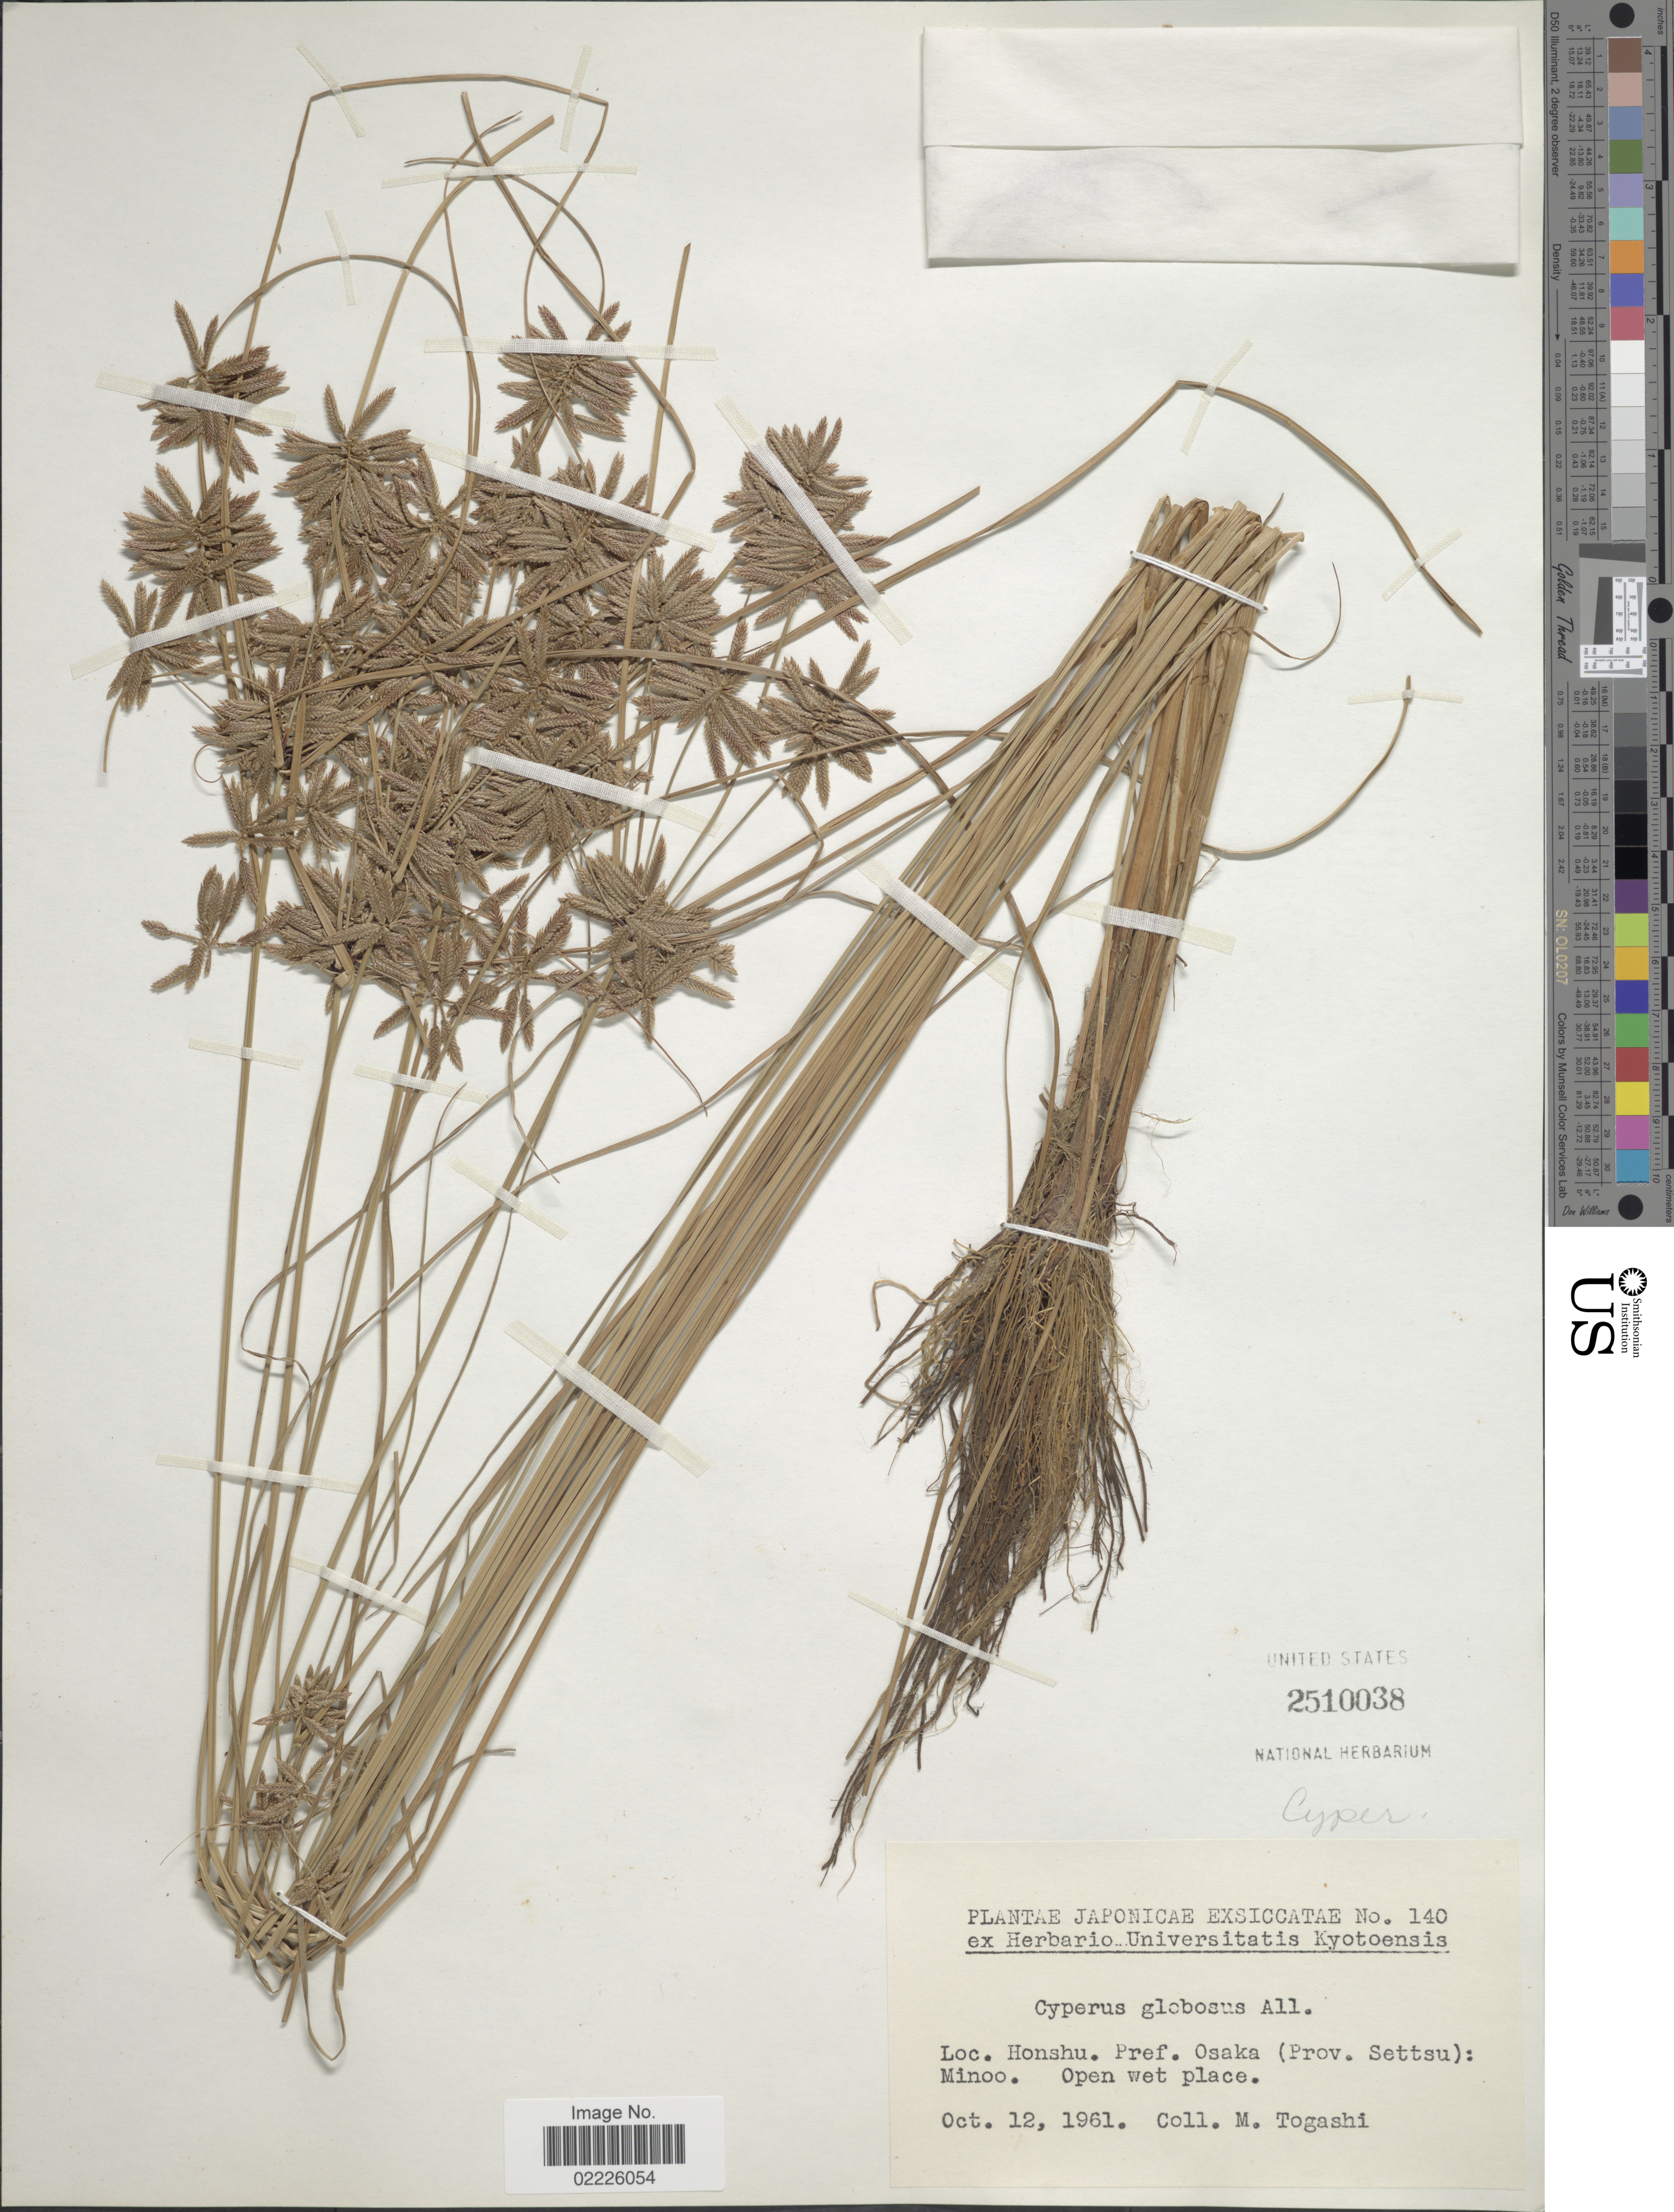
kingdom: Plantae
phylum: Tracheophyta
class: Liliopsida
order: Poales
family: Cyperaceae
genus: Cyperus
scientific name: Cyperus flavidus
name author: Retz.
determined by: Strong, Mark T., (BOT), Smithsonian Institution - National Museum of Natural History (UNITED STATES)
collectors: M. Togashi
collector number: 140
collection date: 1961-10-12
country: Japan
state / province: Osaka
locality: Honshu, Pref. Osaka, (Prov. Settsu) Minoo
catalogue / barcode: US 2510038